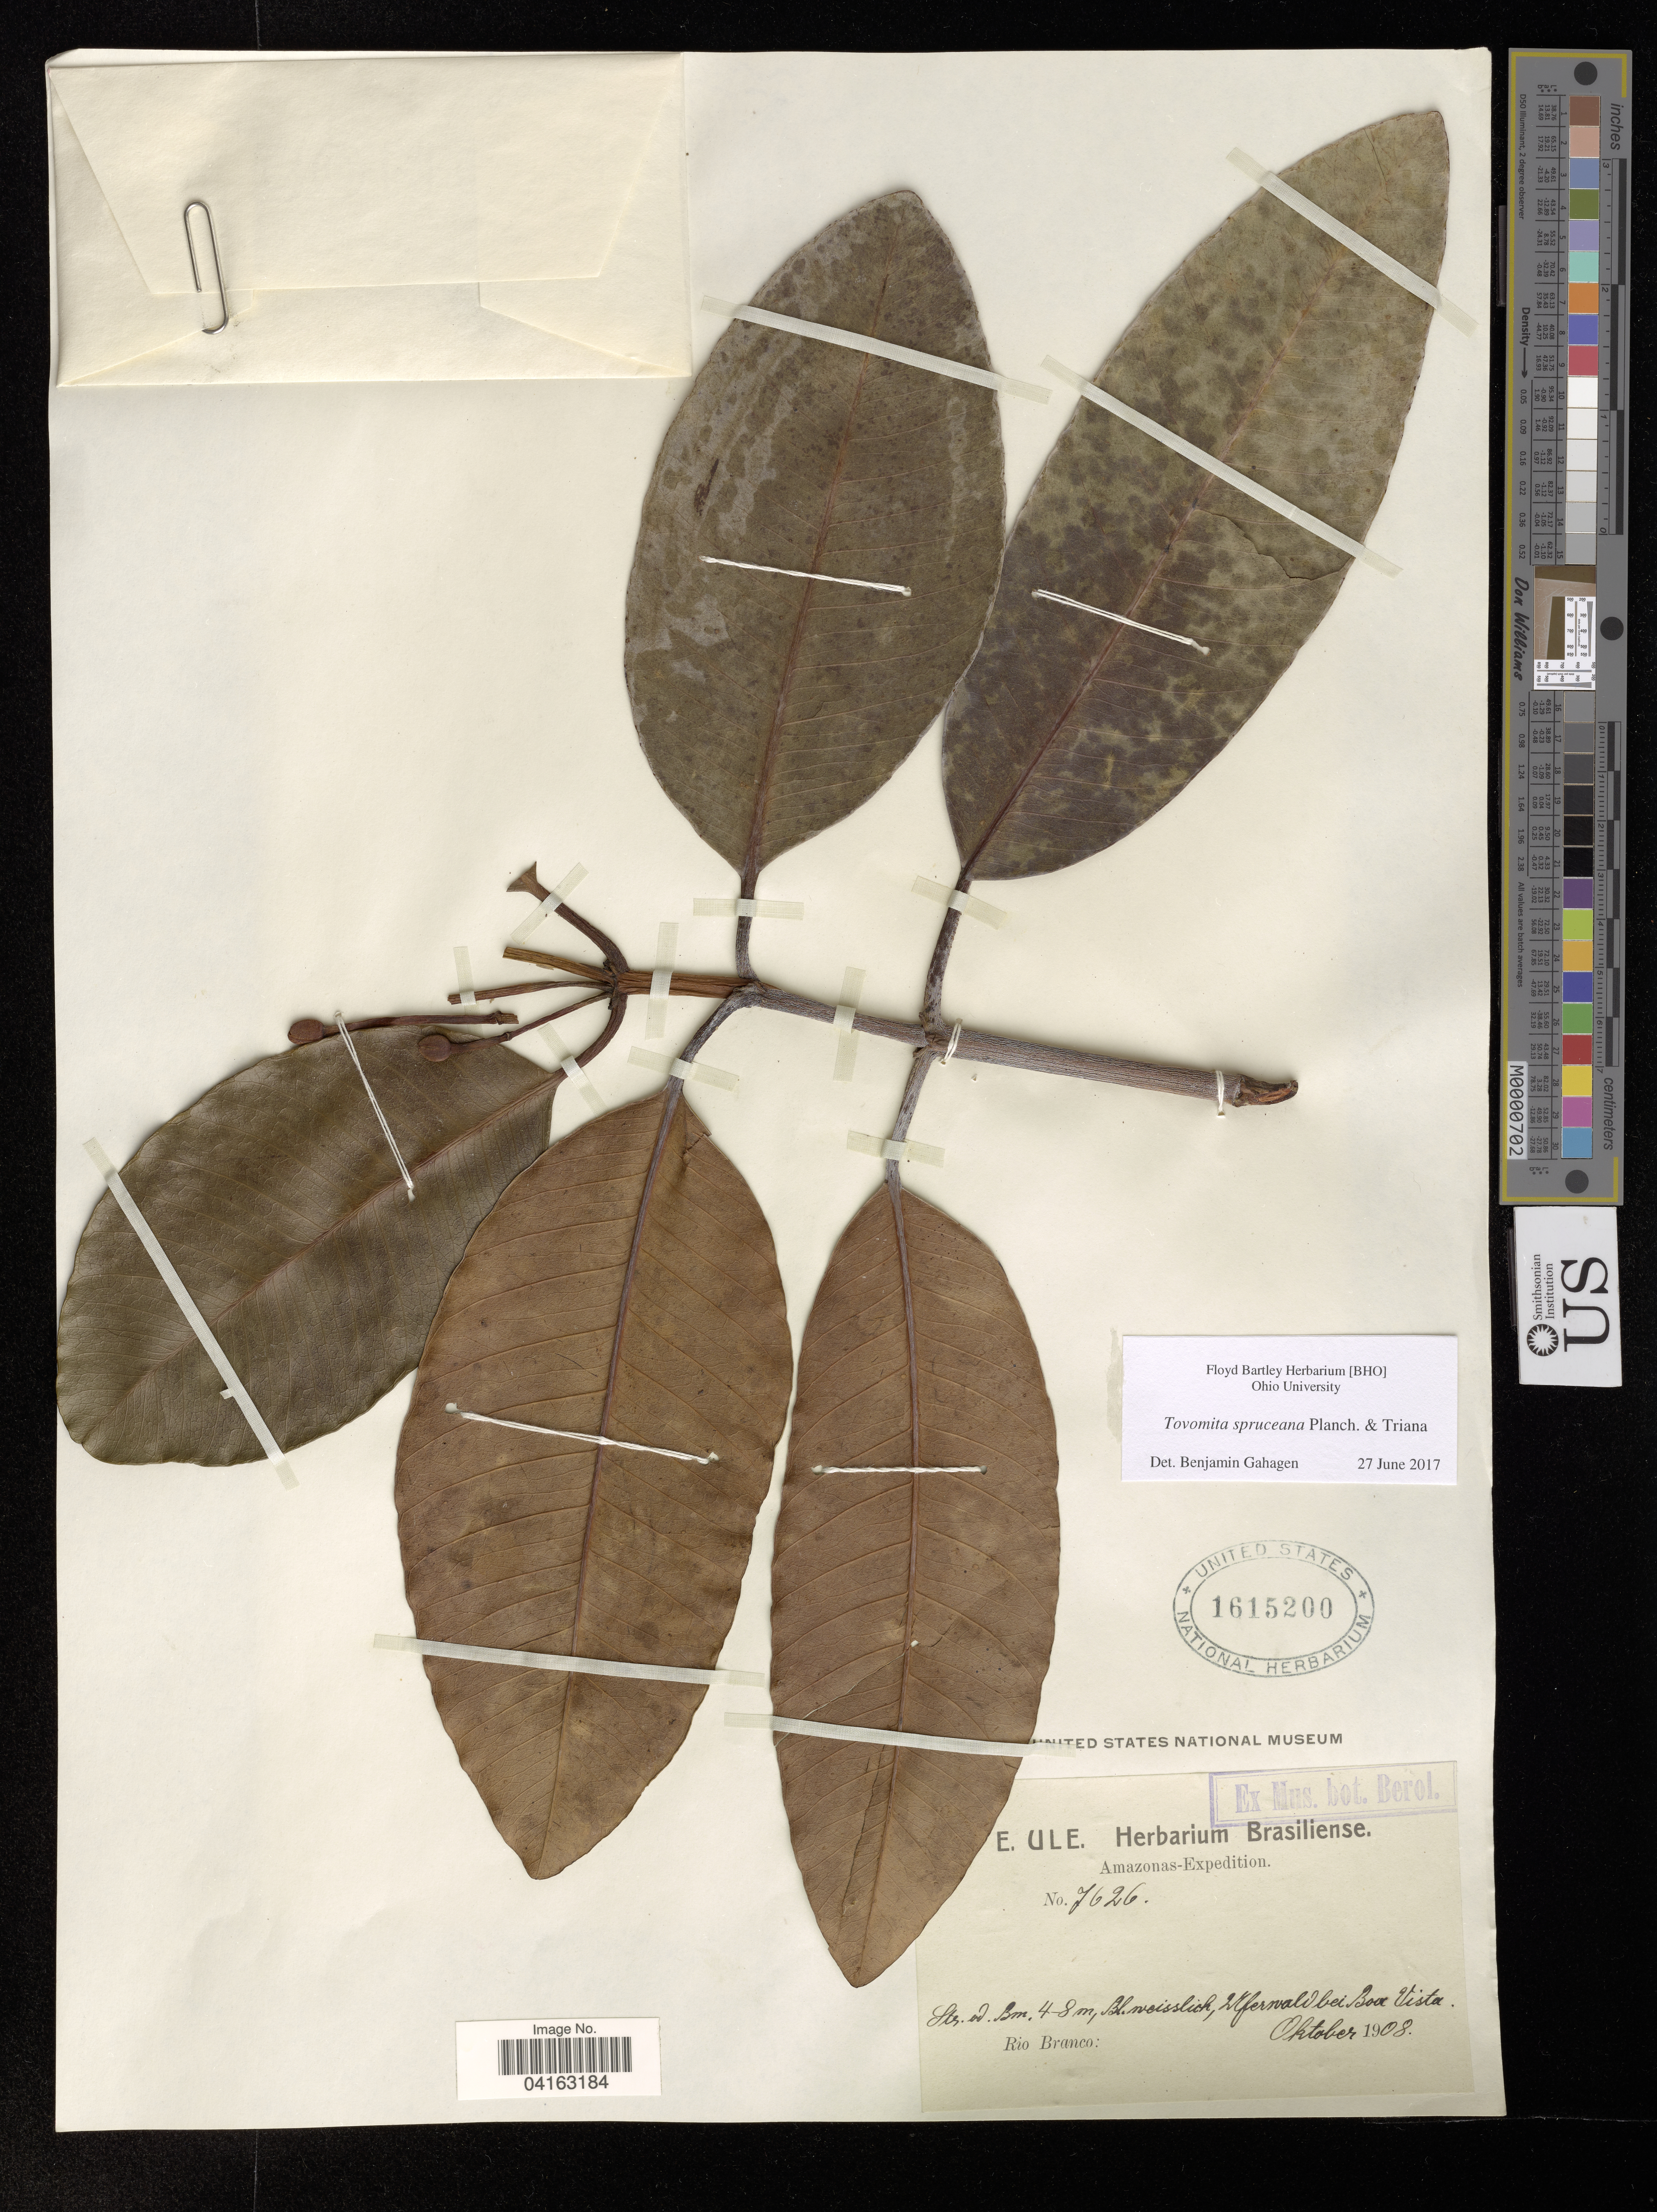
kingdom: Plantae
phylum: Tracheophyta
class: Magnoliopsida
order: Malpighiales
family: Clusiaceae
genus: Tovomita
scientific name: Tovomita spruceana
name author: Planch. & Triana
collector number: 7626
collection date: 1908-10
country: Brazil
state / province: Amazonas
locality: Uferwalks bei Boa Vista. Rio Branco.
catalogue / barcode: US 1615200